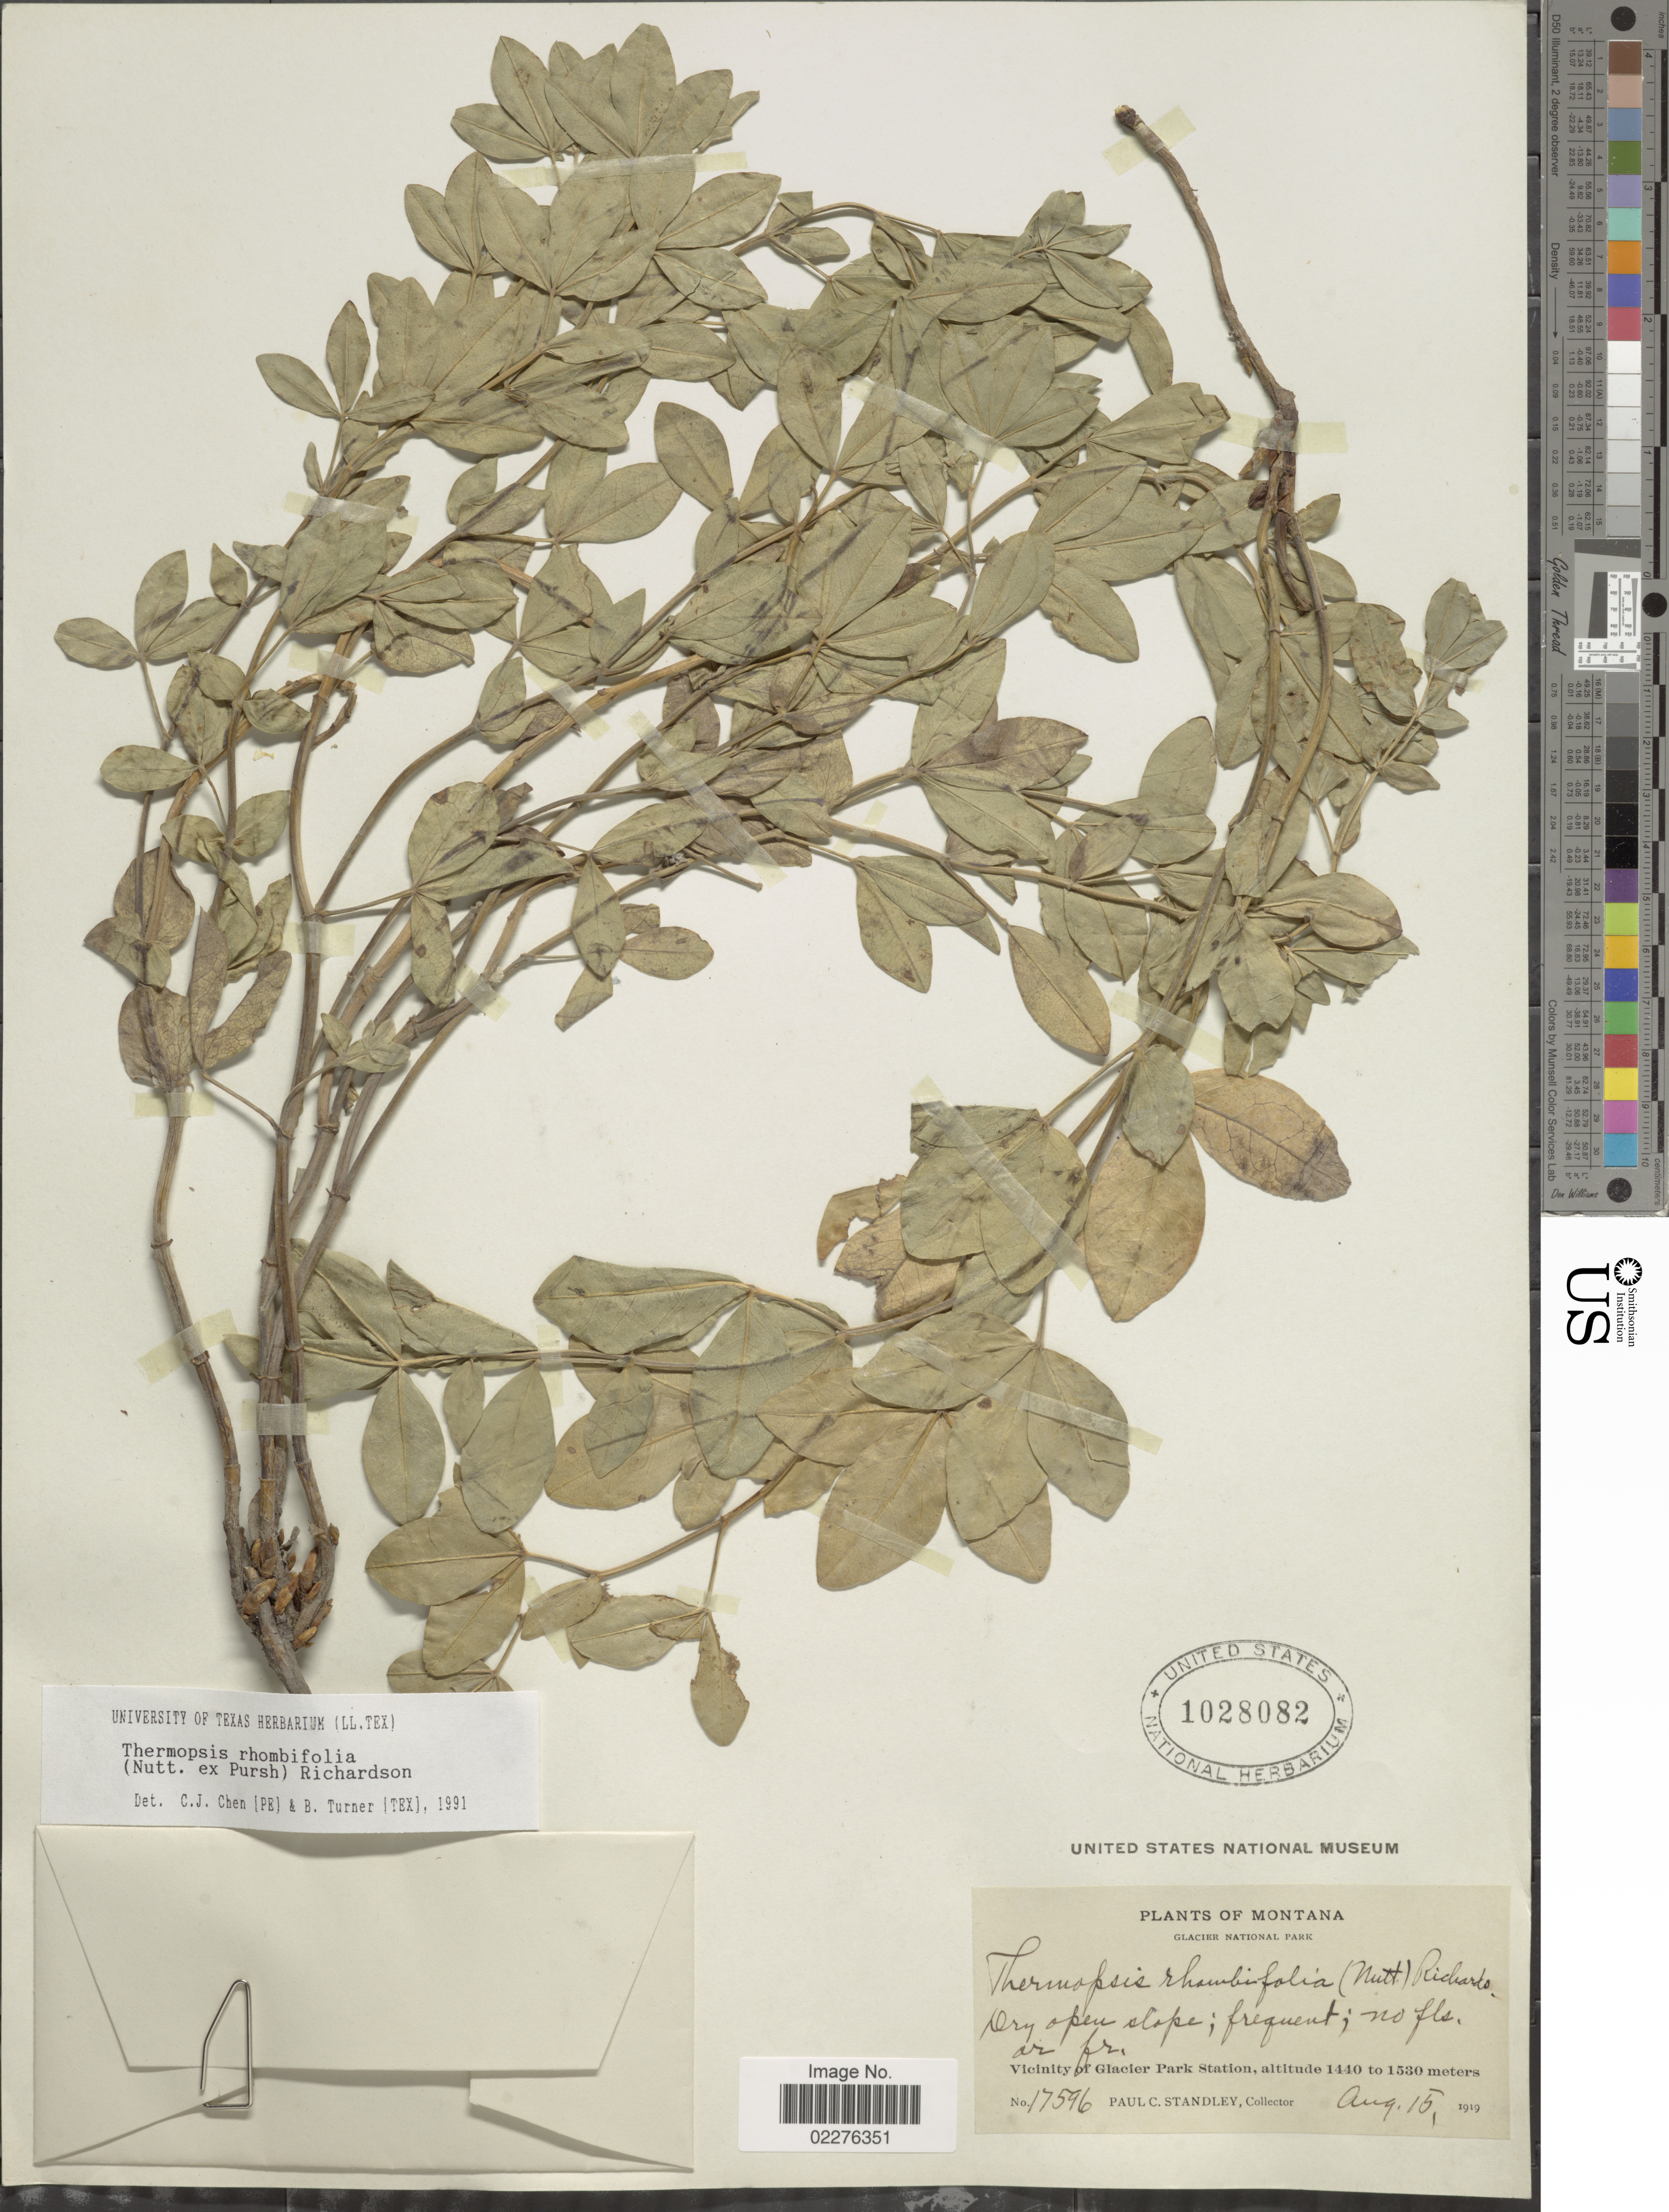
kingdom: Plantae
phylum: Tracheophyta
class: Magnoliopsida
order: Fabales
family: Fabaceae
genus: Thermopsis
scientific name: Thermopsis rhombifolia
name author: Richardson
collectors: P. C. Standley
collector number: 17596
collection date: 1919-08-15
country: United States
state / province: Montana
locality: Glacier National Park, Dry open slope; Vicinity of Glacier Park Station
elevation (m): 1440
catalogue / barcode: US 1028082